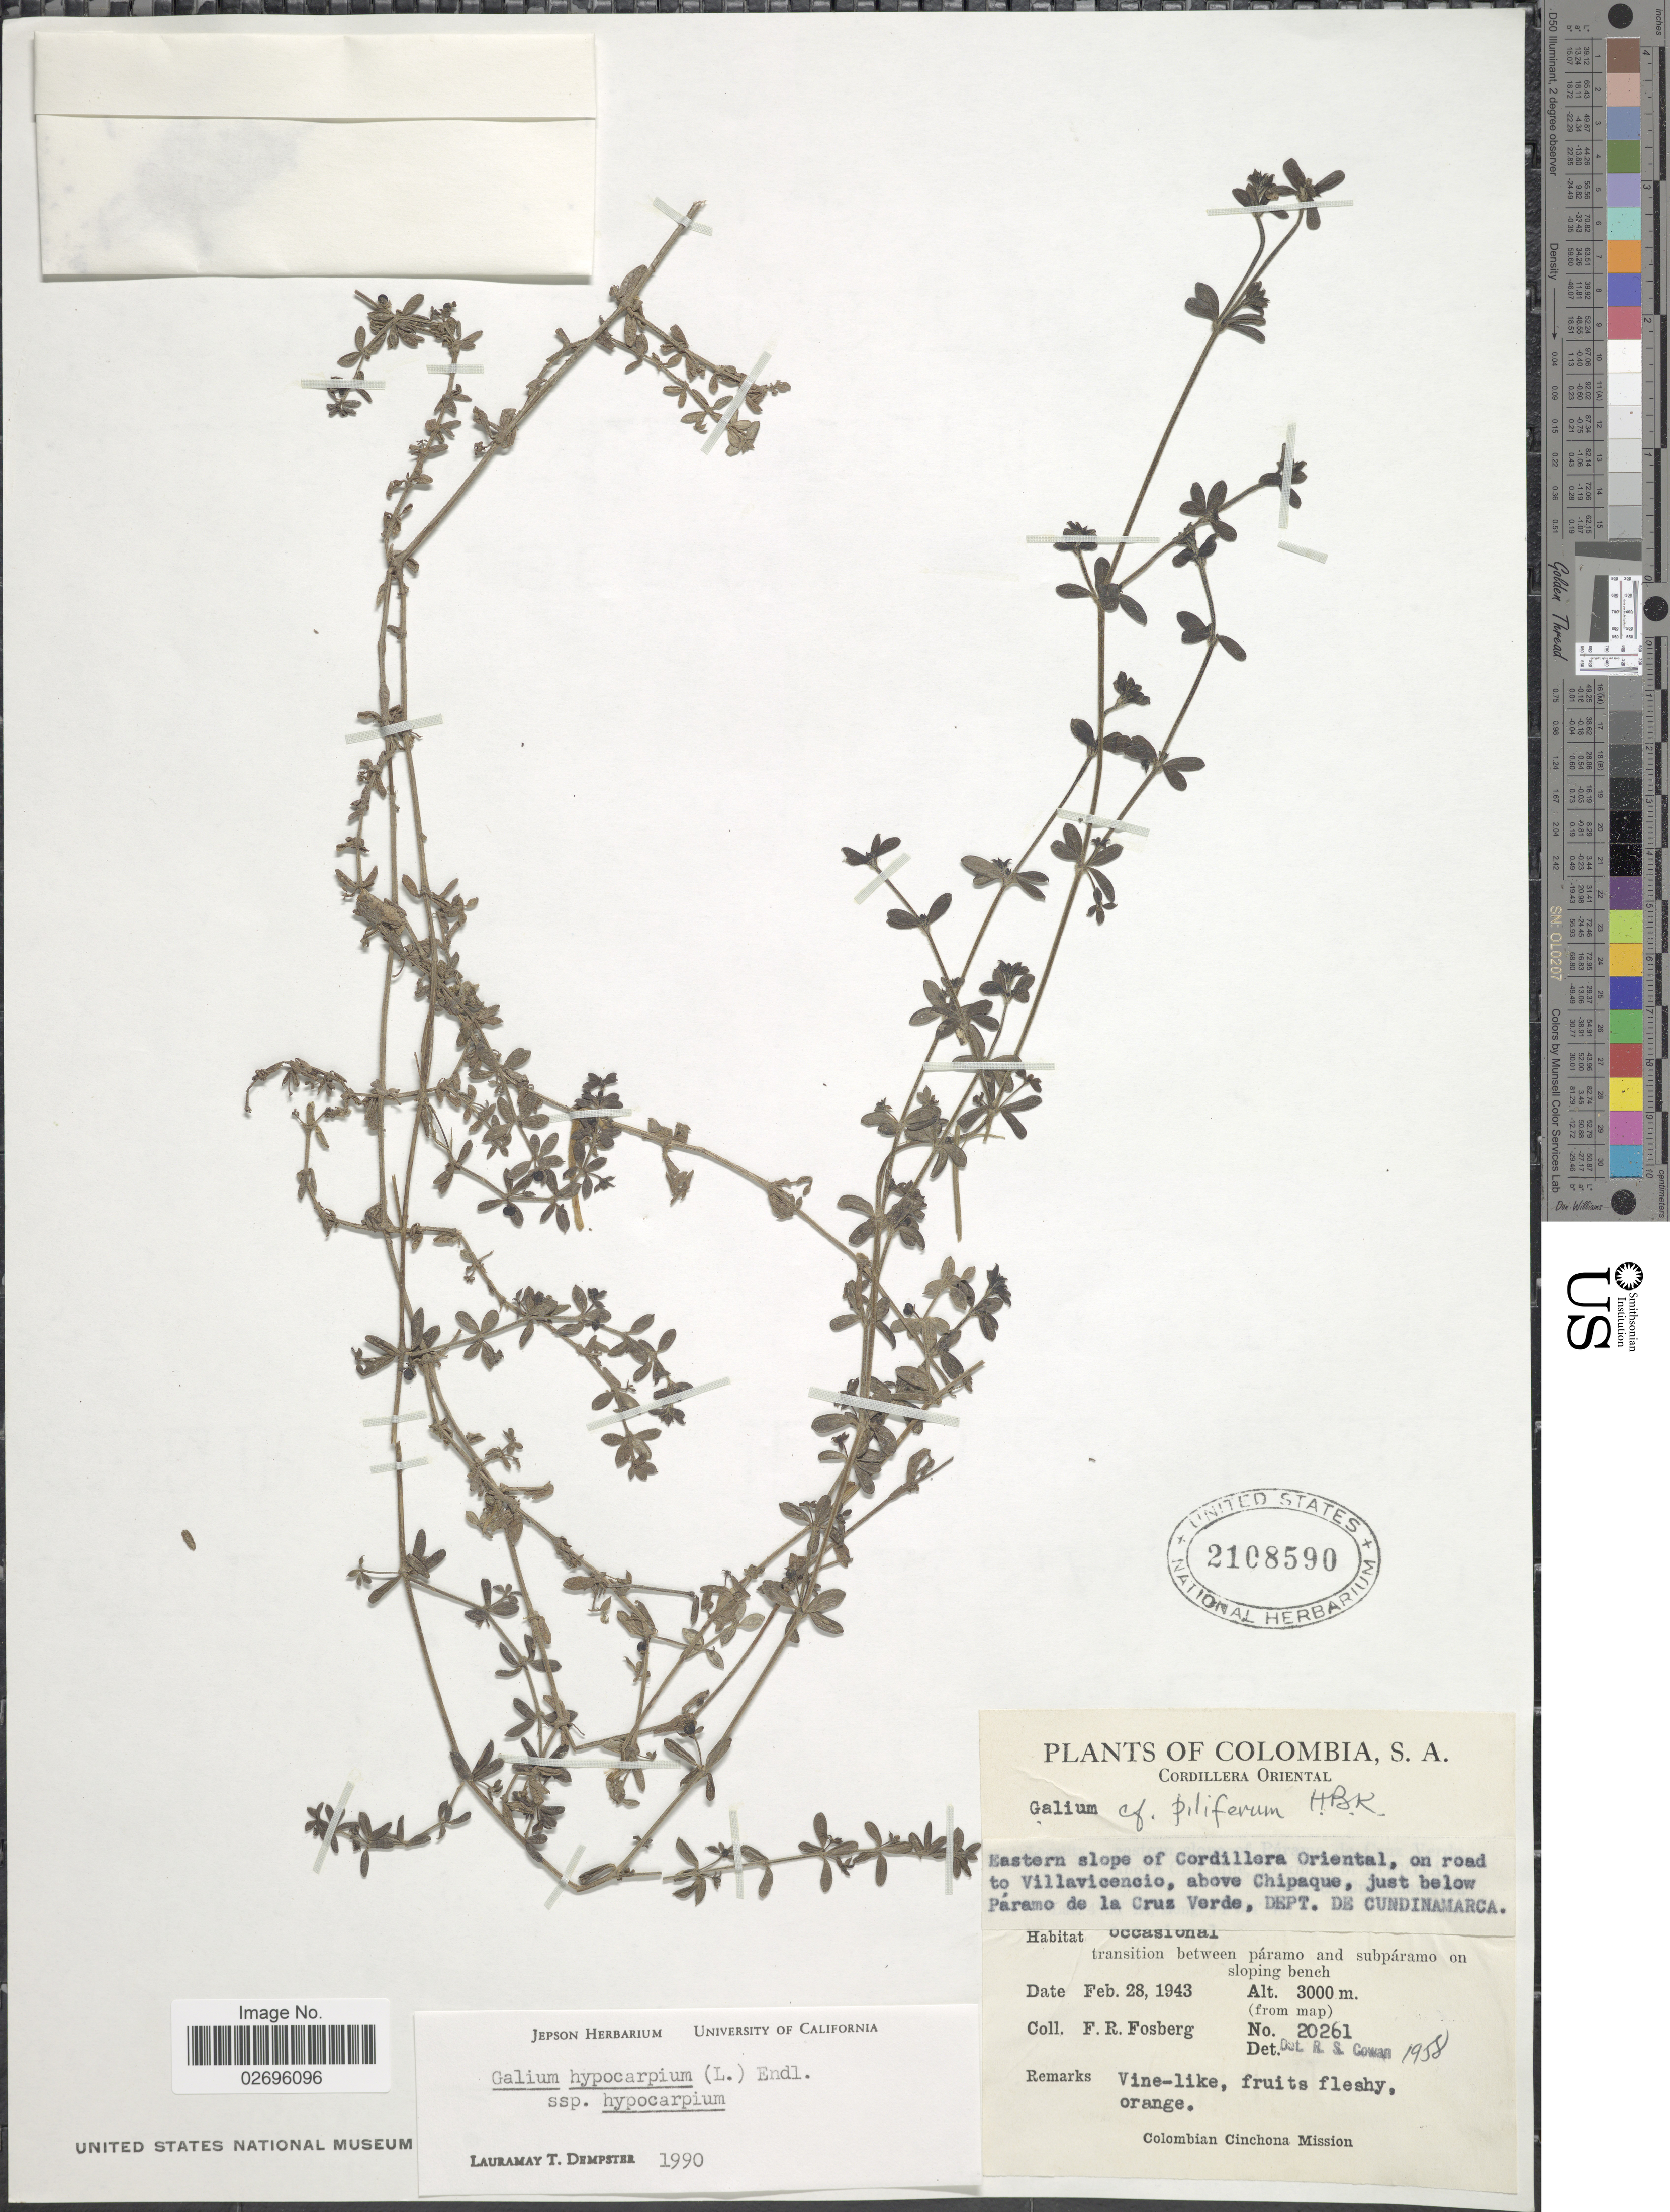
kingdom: Plantae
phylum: Tracheophyta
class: Magnoliopsida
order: Gentianales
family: Rubiaceae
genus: Galium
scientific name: Galium hypocarpium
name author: (L.) Endl. ex Griseb.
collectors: F. R. Fosberg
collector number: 20261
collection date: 1943-02-28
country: Colombia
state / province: Cundinamarca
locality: Cordillera Oriental. Eastern slope of Cordillera Oriental, on road to Villavicencio, above Chipaque, just below Páramo de la Cruz Verde, Dept. de Cundinamarca.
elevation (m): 3000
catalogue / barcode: US 2108590